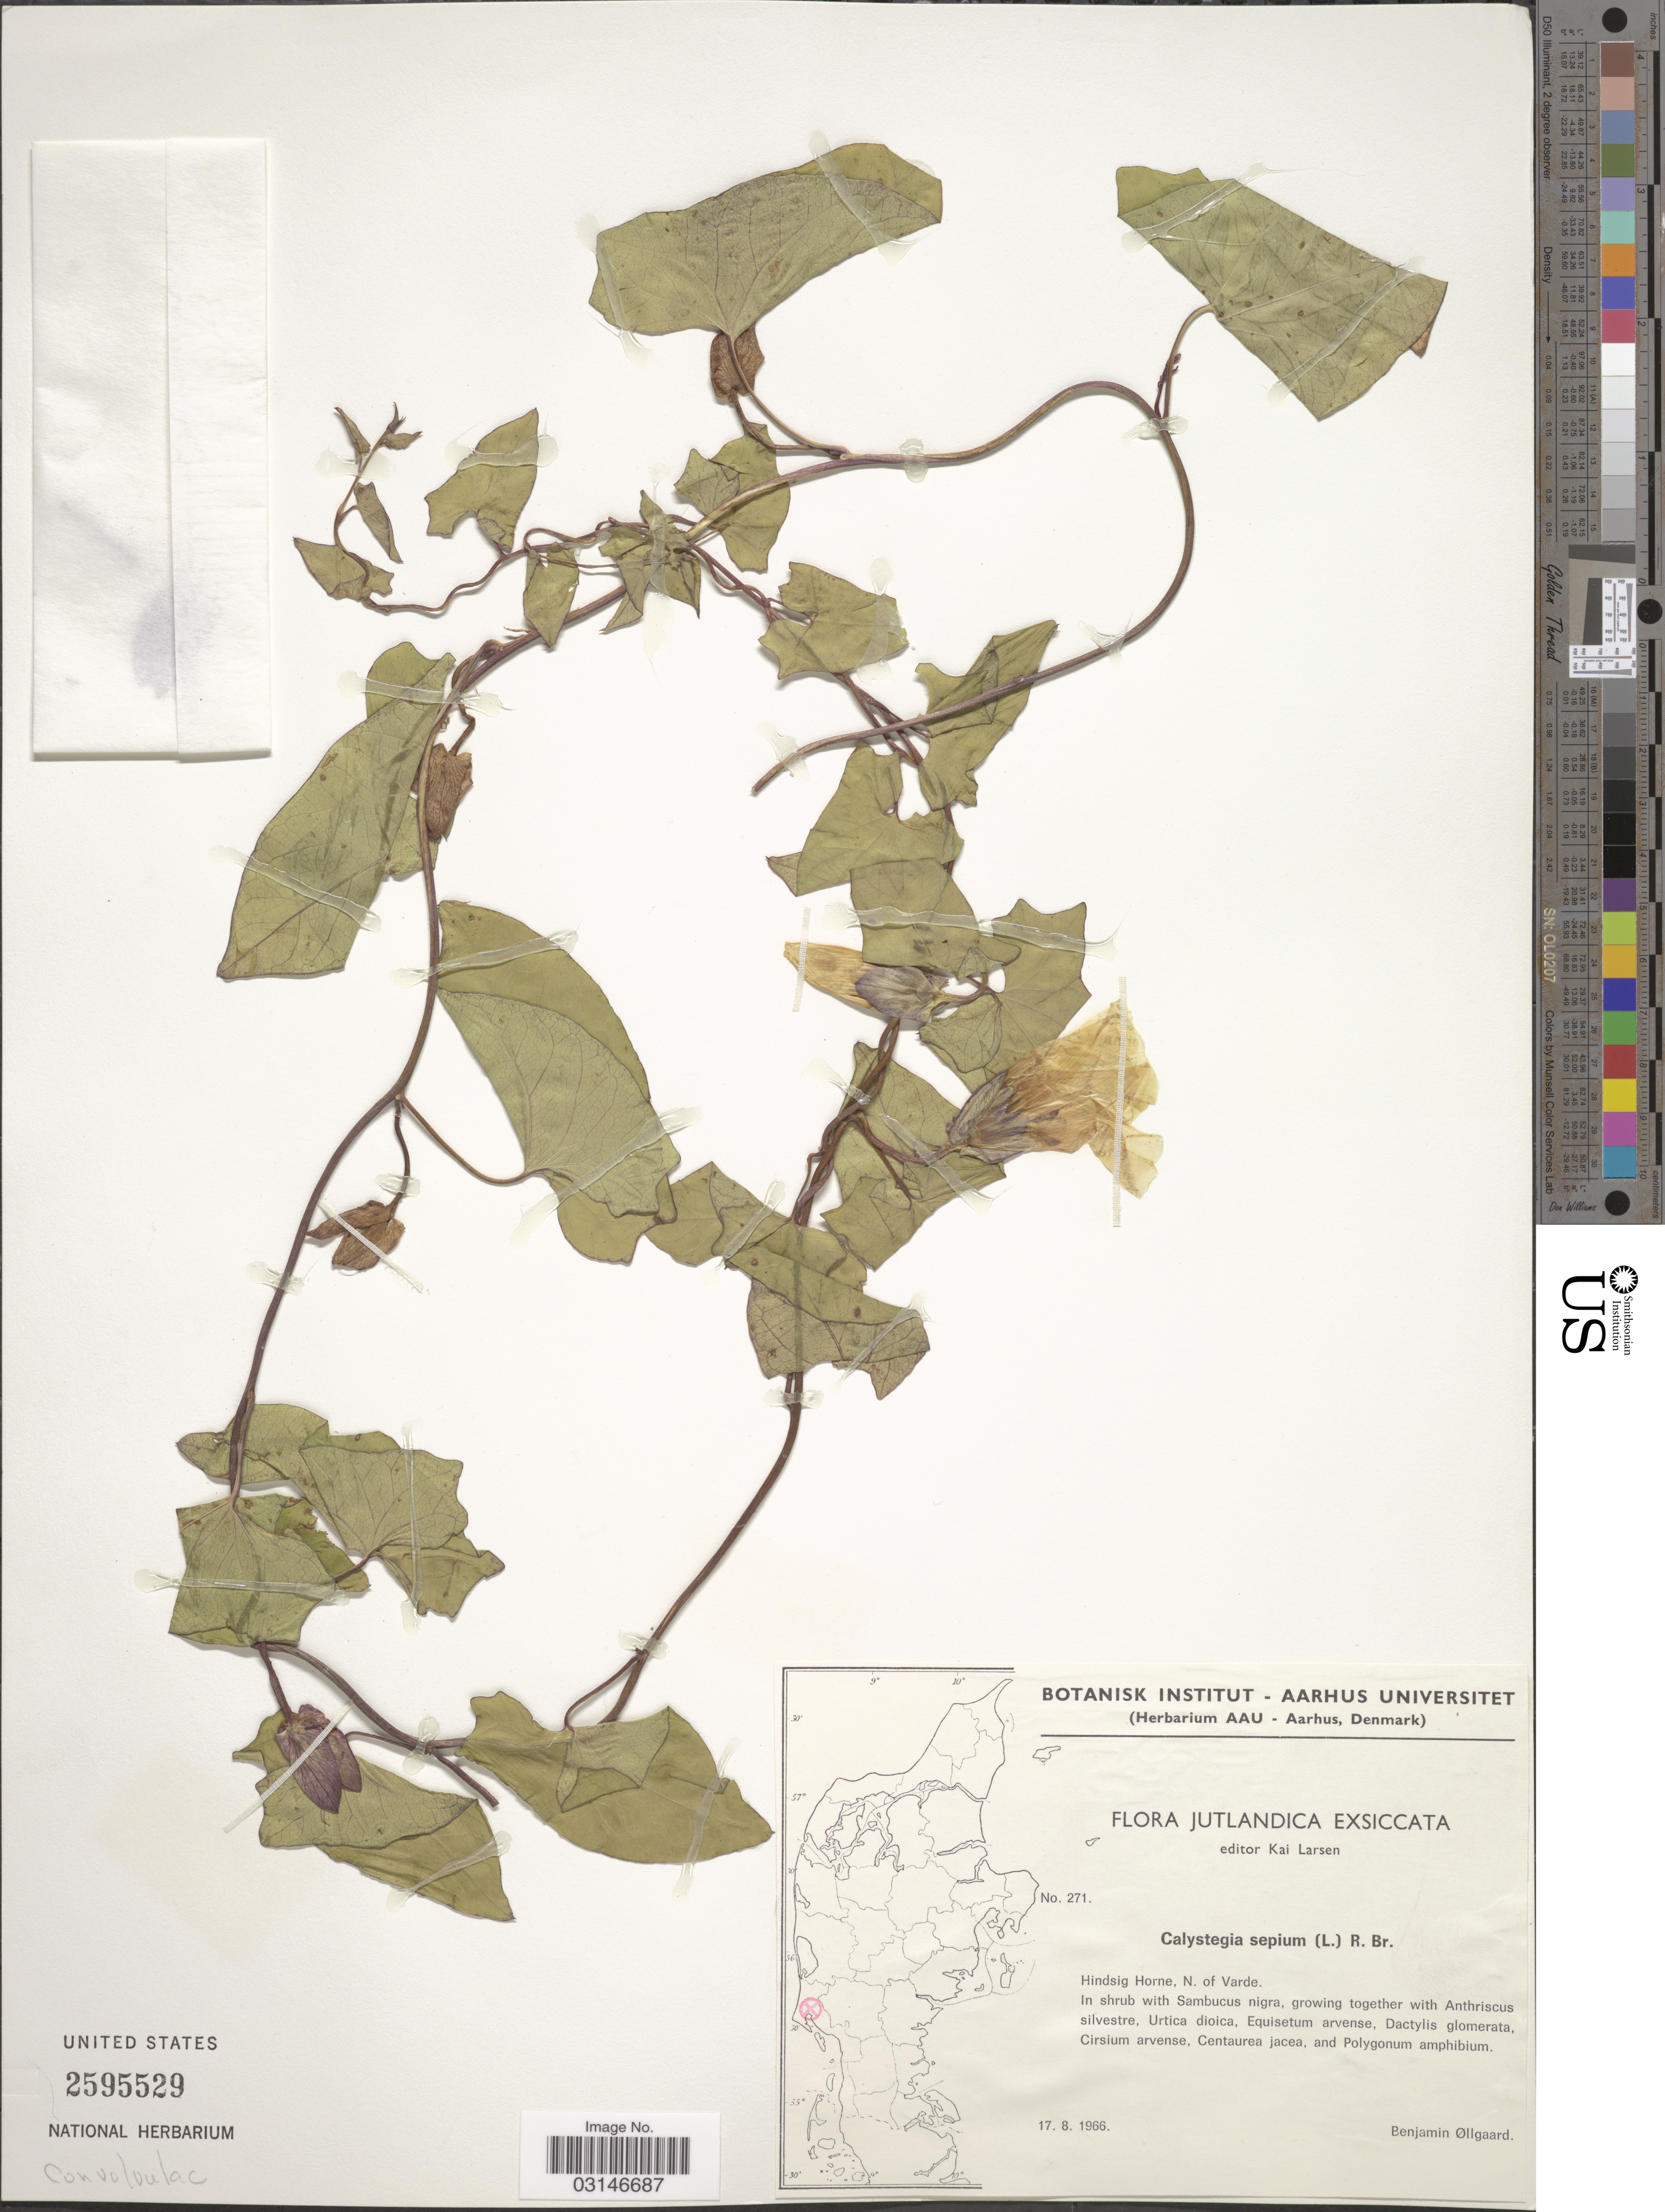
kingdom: Plantae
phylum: Tracheophyta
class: Magnoliopsida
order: Solanales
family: Convolvulaceae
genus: Calystegia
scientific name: Calystegia sepium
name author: (L.) R. Br.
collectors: B. Øllgaard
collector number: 271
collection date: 1966-08-17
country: Denmark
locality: Jutlandica. Hindsig Horne, N. of Varde.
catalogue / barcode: US 2595529